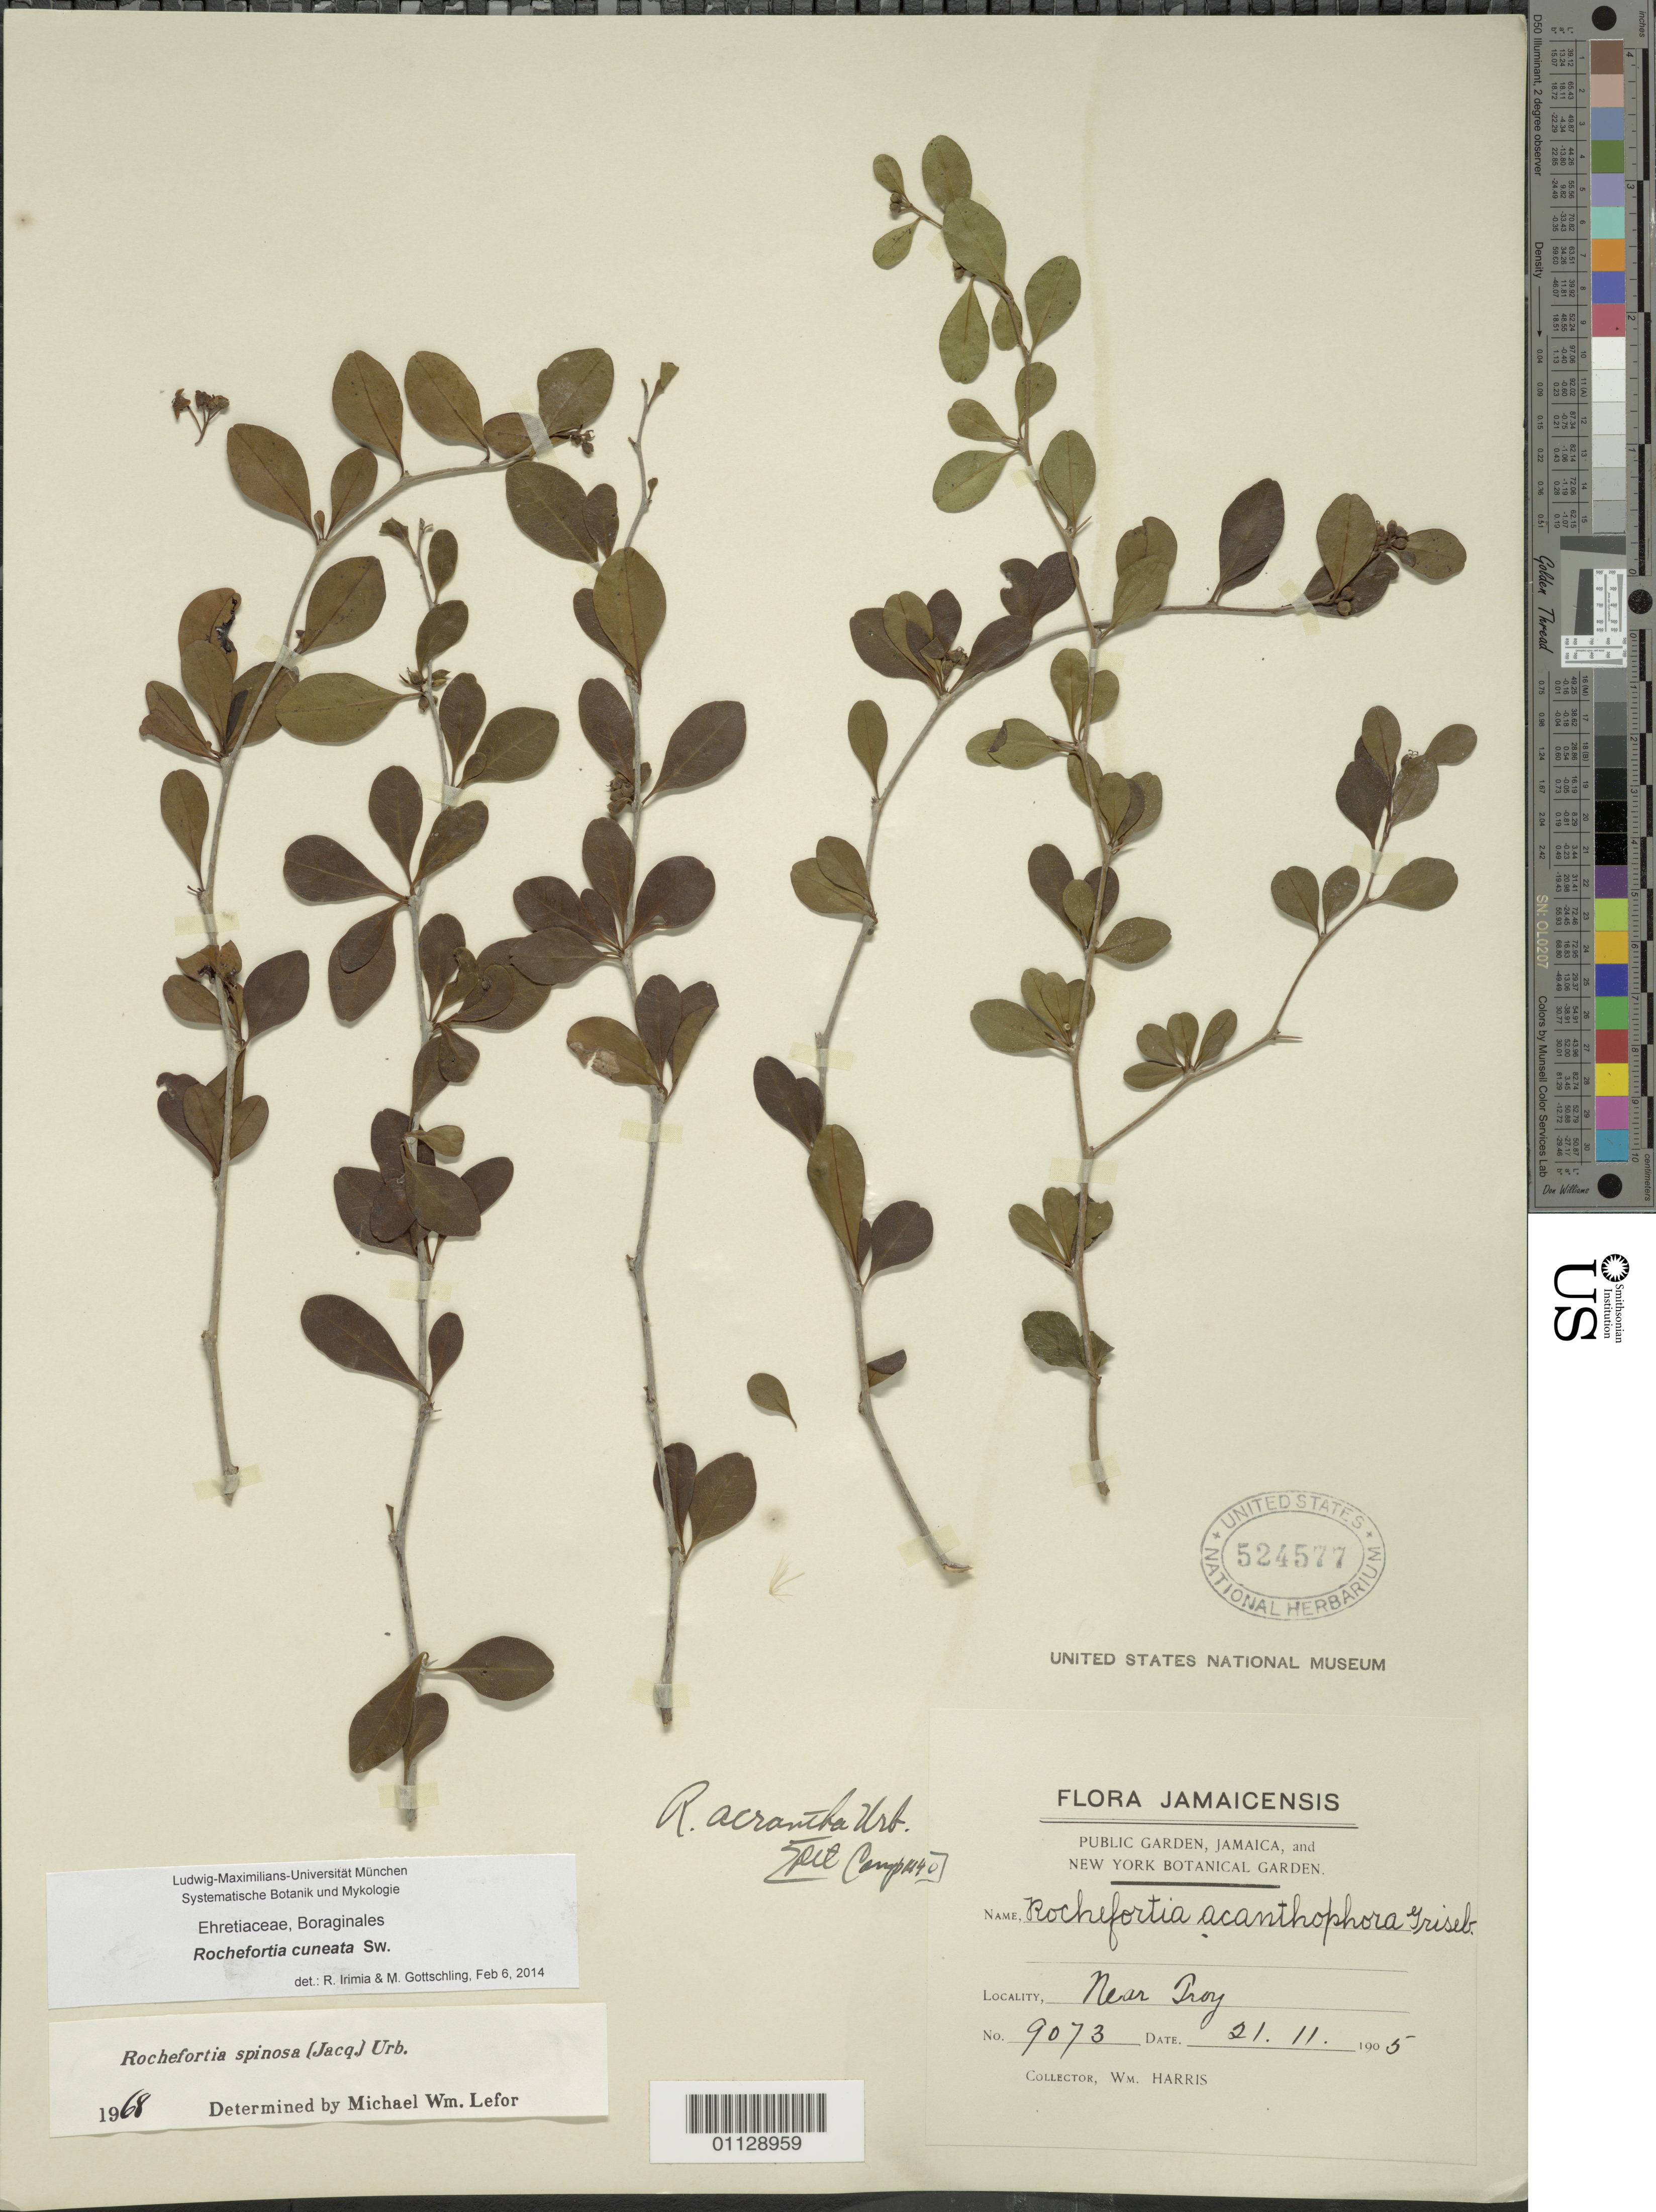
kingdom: Plantae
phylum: Tracheophyta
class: Magnoliopsida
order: Boraginales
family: Ehretiaceae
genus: Rochefortia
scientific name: Rochefortia spinosa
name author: (Jacq.) Urb.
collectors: W. Harris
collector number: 9073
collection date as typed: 21 Nov 1905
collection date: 1905-11-21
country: Jamaica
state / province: Trelawny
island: Jamaica I.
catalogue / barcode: US 524577